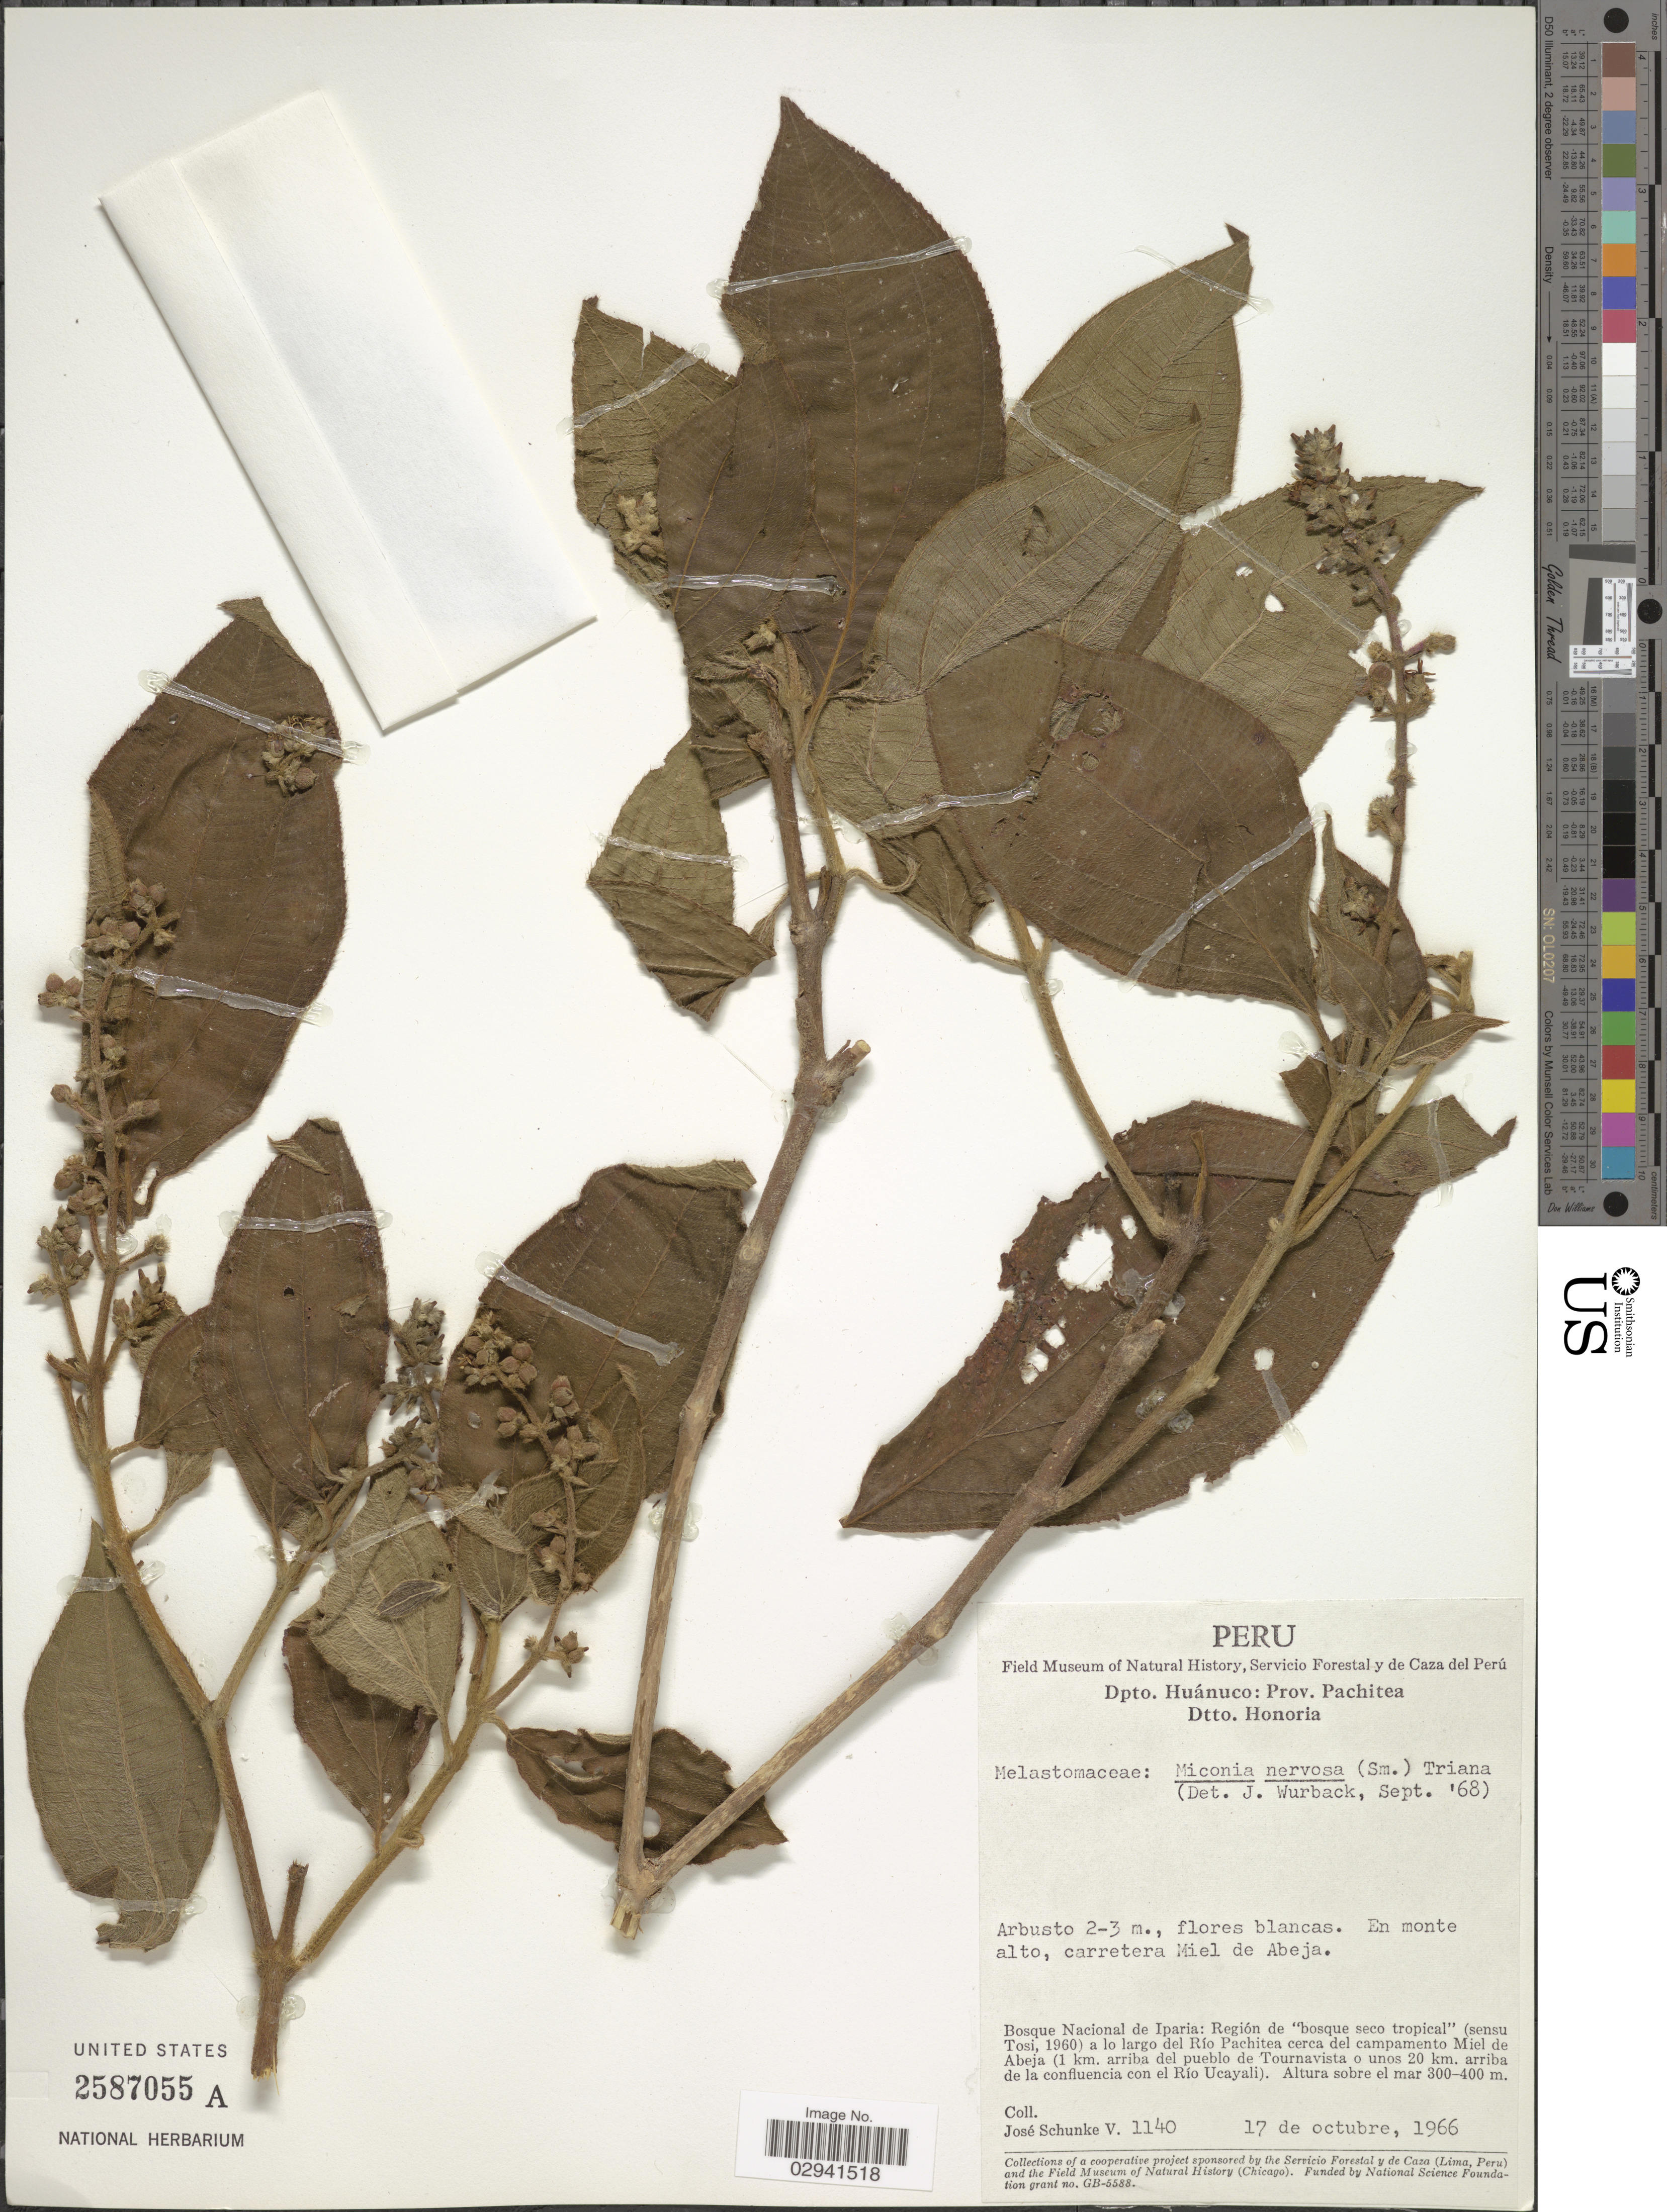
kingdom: Plantae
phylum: Tracheophyta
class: Magnoliopsida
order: Myrtales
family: Melastomataceae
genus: Miconia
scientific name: Miconia nervosa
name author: (Sm.) Triana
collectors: J. Schunke Vigo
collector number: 1140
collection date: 1966-10-17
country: Peru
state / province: Huánuco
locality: Dpto. Huánuco, Prov. Pachitea, Dtto. Honoria, Bosque Nacional de Iparia, Región de "bosque seco tropical" (sensu Tosi, 1960) a lo largo del Río Pachitea cerca del campamento Miel de Abeja (1 km. arriba del pueblo de Tournavista o unos 20 km. arriba de la confluencia con el Río Ucayali).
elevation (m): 300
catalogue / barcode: US 2587055A